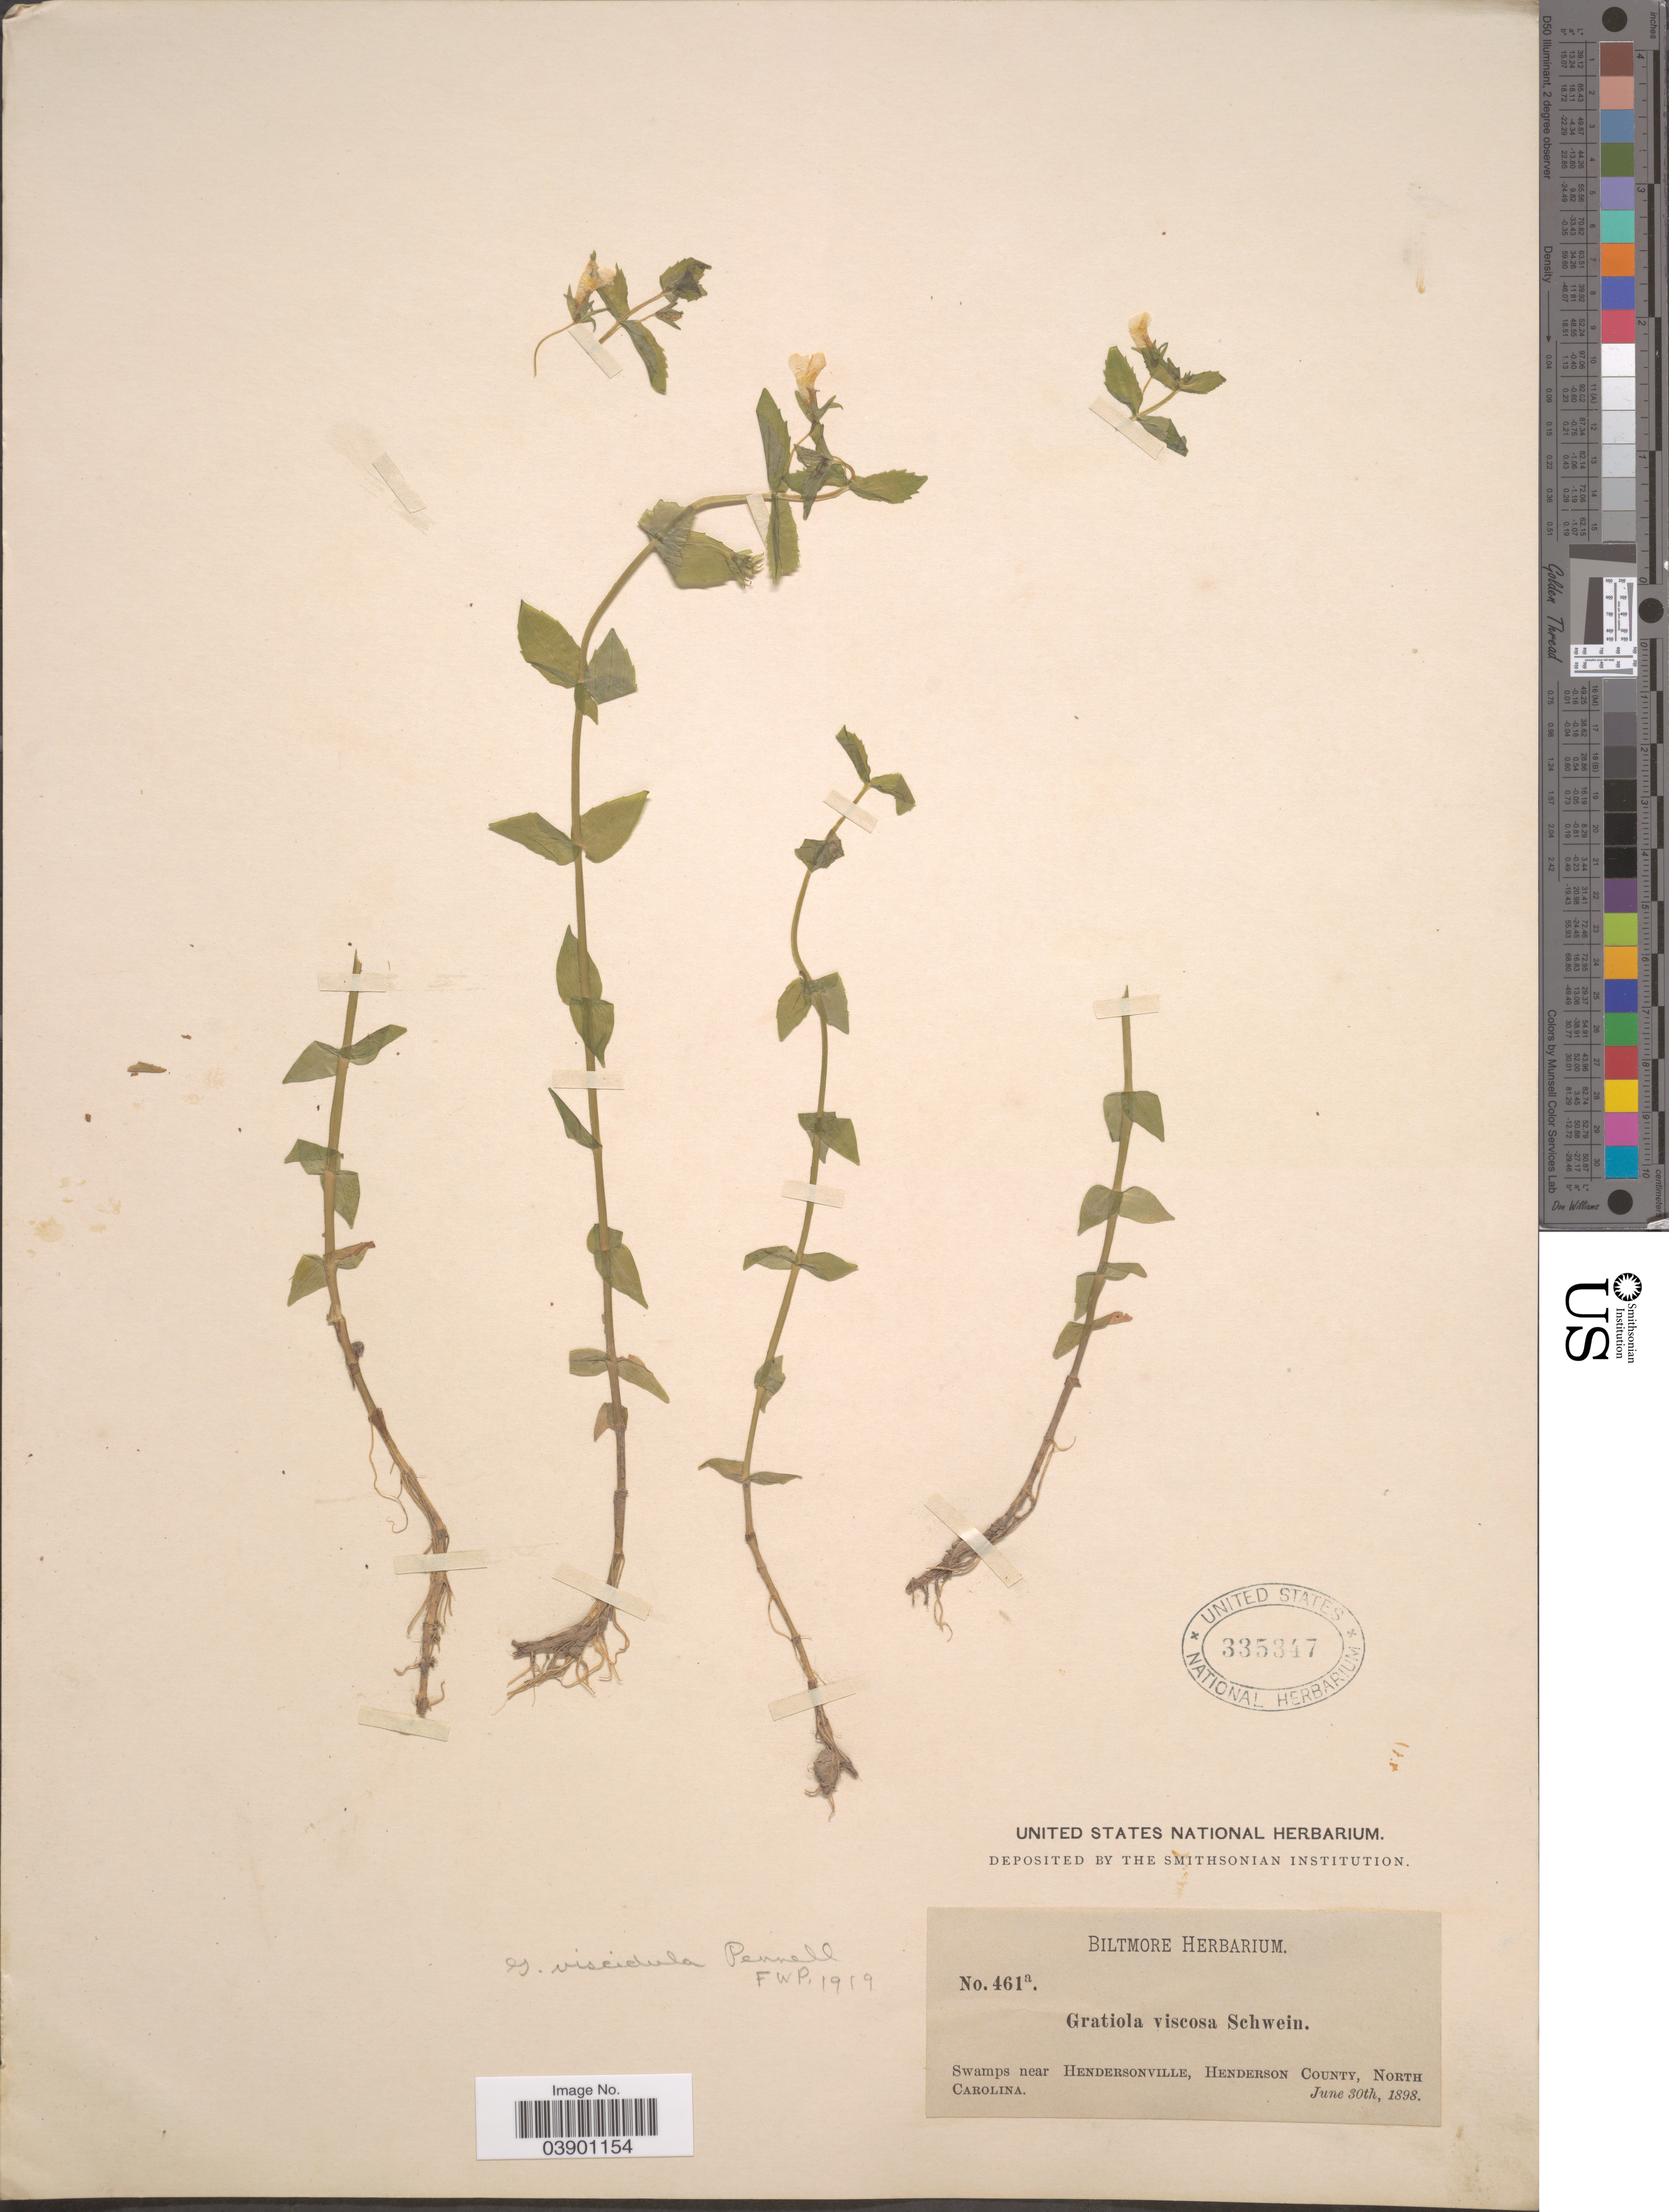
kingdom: Plantae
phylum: Tracheophyta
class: Magnoliopsida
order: Lamiales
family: Plantaginaceae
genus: Gratiola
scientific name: Gratiola viscidula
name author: Pennell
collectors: ex herb. Biltmore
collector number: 461a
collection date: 1898-06-30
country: United States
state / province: North Carolina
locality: Swamps near Hendersonville, Henderson County.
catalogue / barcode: US 335347